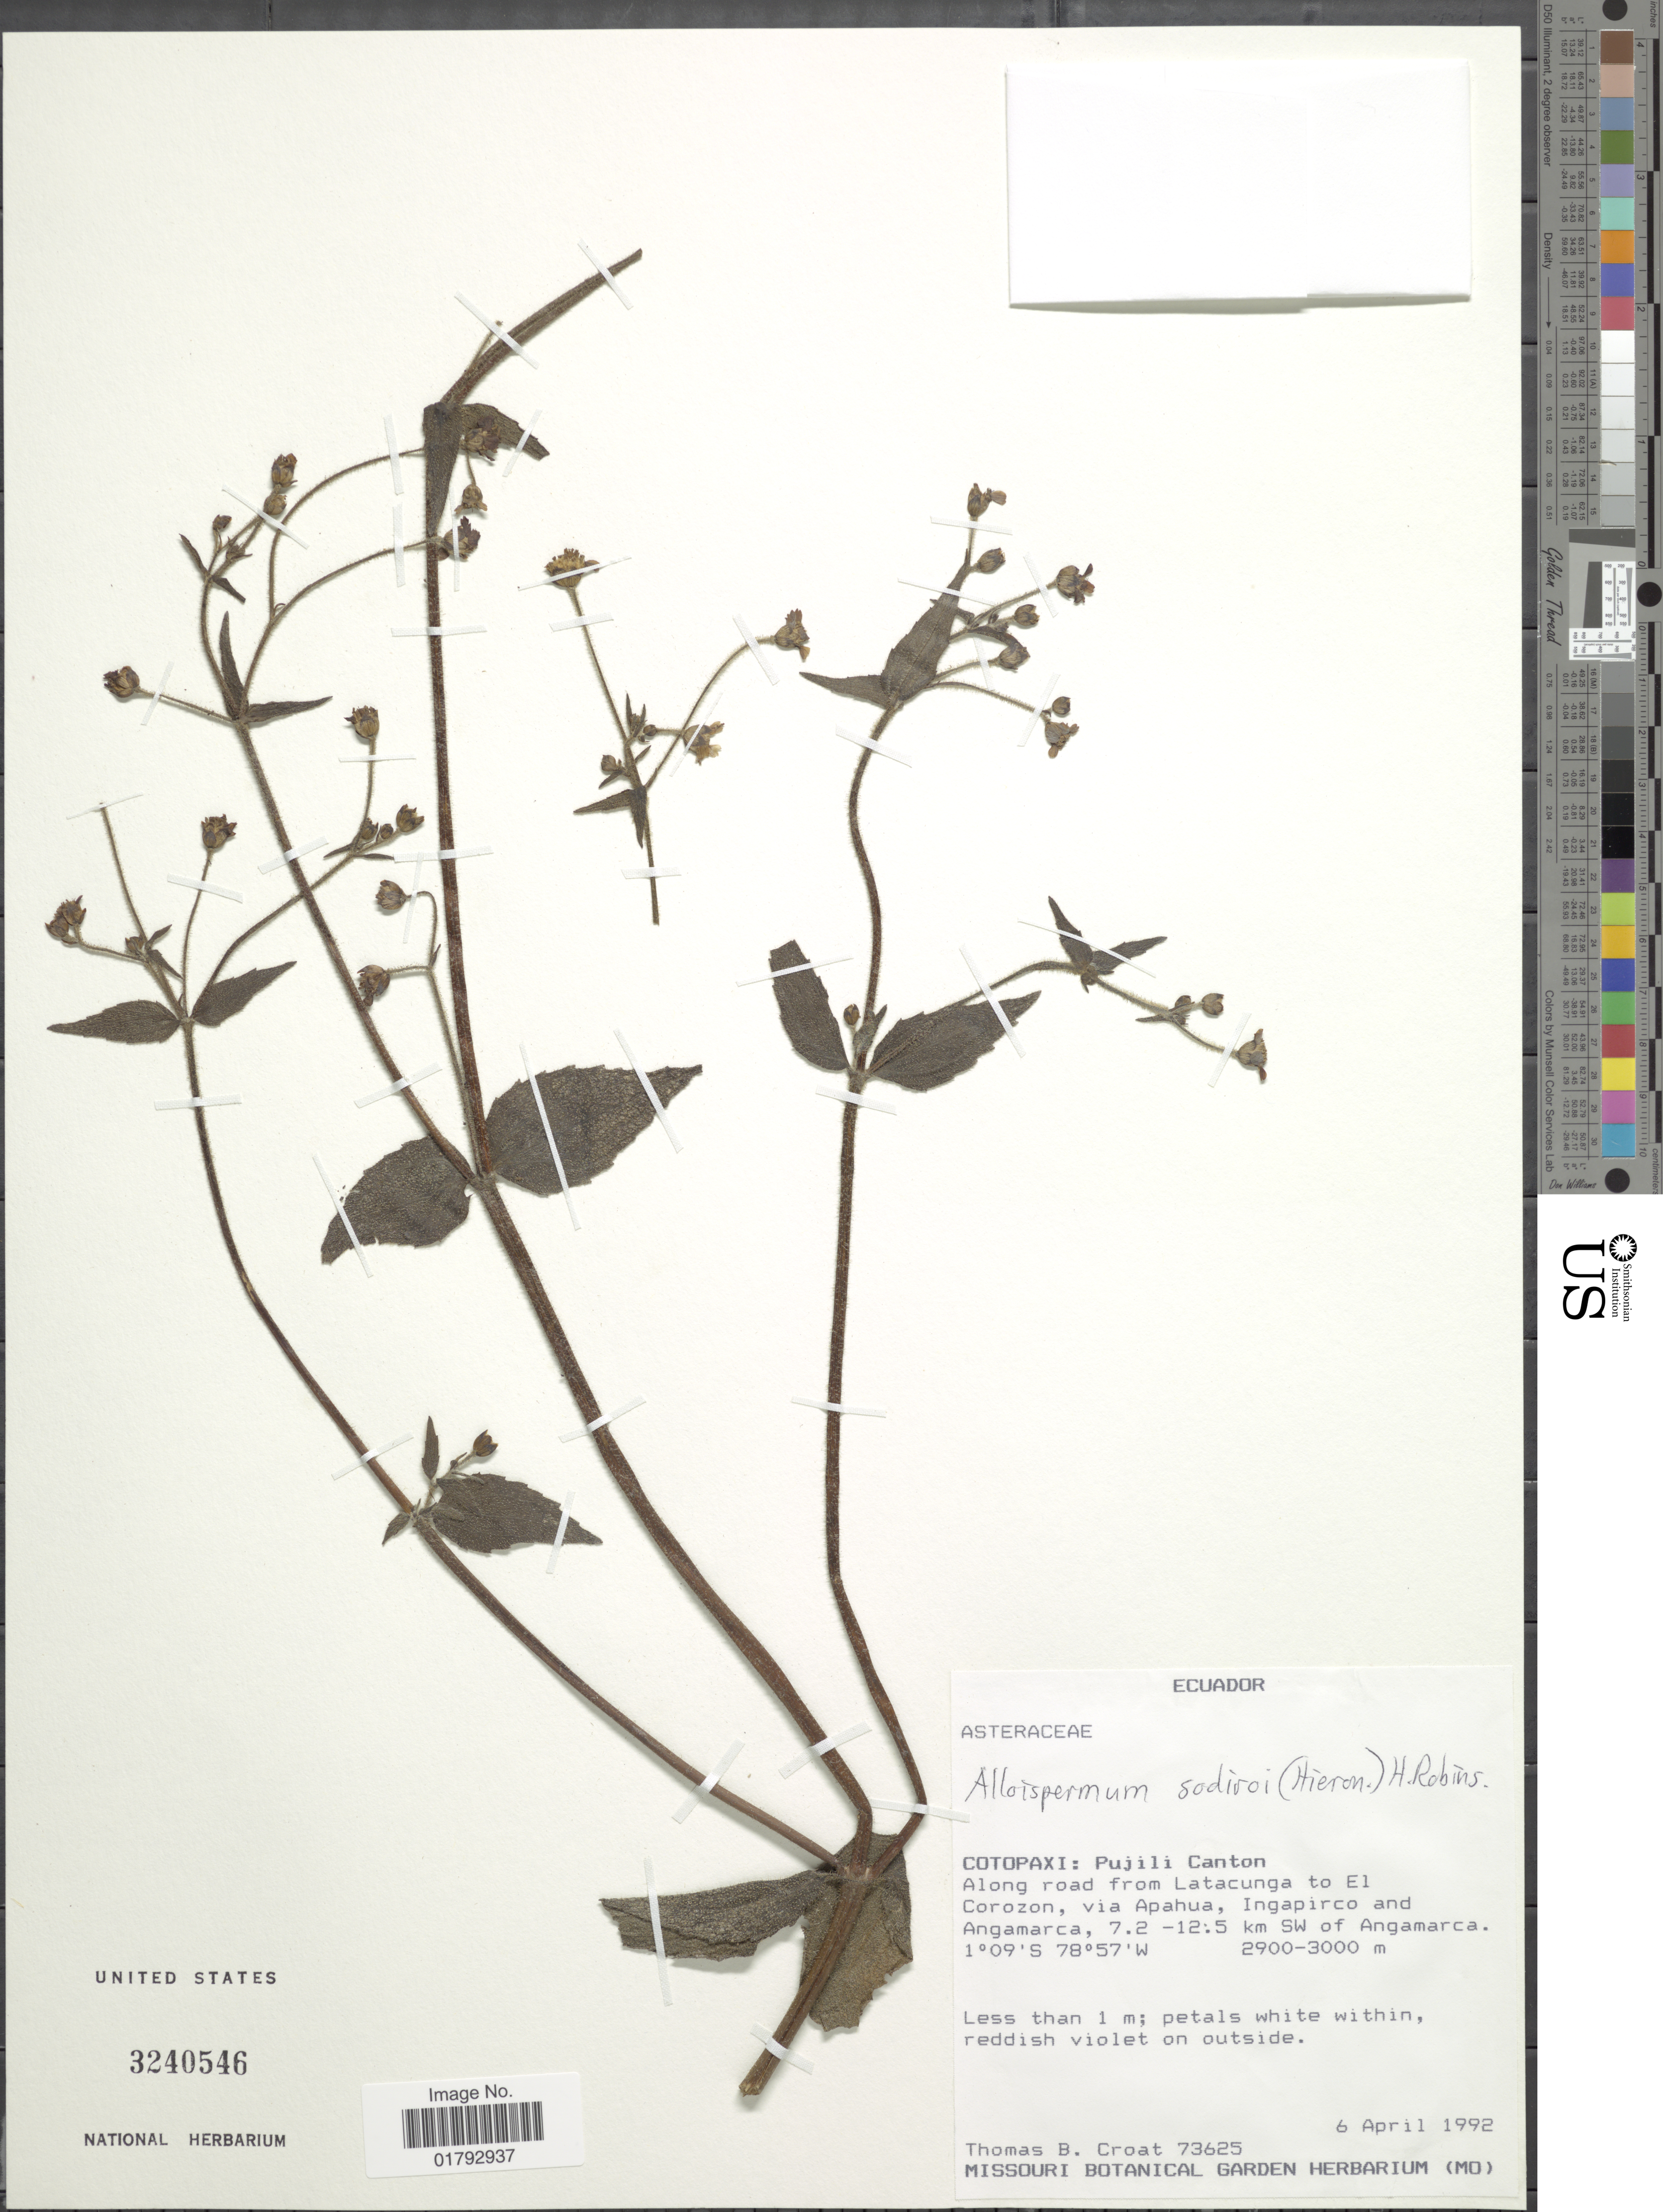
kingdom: Plantae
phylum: Tracheophyta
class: Magnoliopsida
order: Asterales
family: Asteraceae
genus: Alloispermum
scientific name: Alloispermum sodiroi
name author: (Hieron.) H. Rob.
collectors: T. B. Croat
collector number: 73625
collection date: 1992-04-06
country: Ecuador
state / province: Cotopaxi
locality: Cotopaxi: Pujili Canton. Along road from Latacunga to El Corozon, via Apahua, Inga Pirco and Angamarca, 7.2-12.5 km SW of Angamarca.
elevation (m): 2900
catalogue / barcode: US 3240546